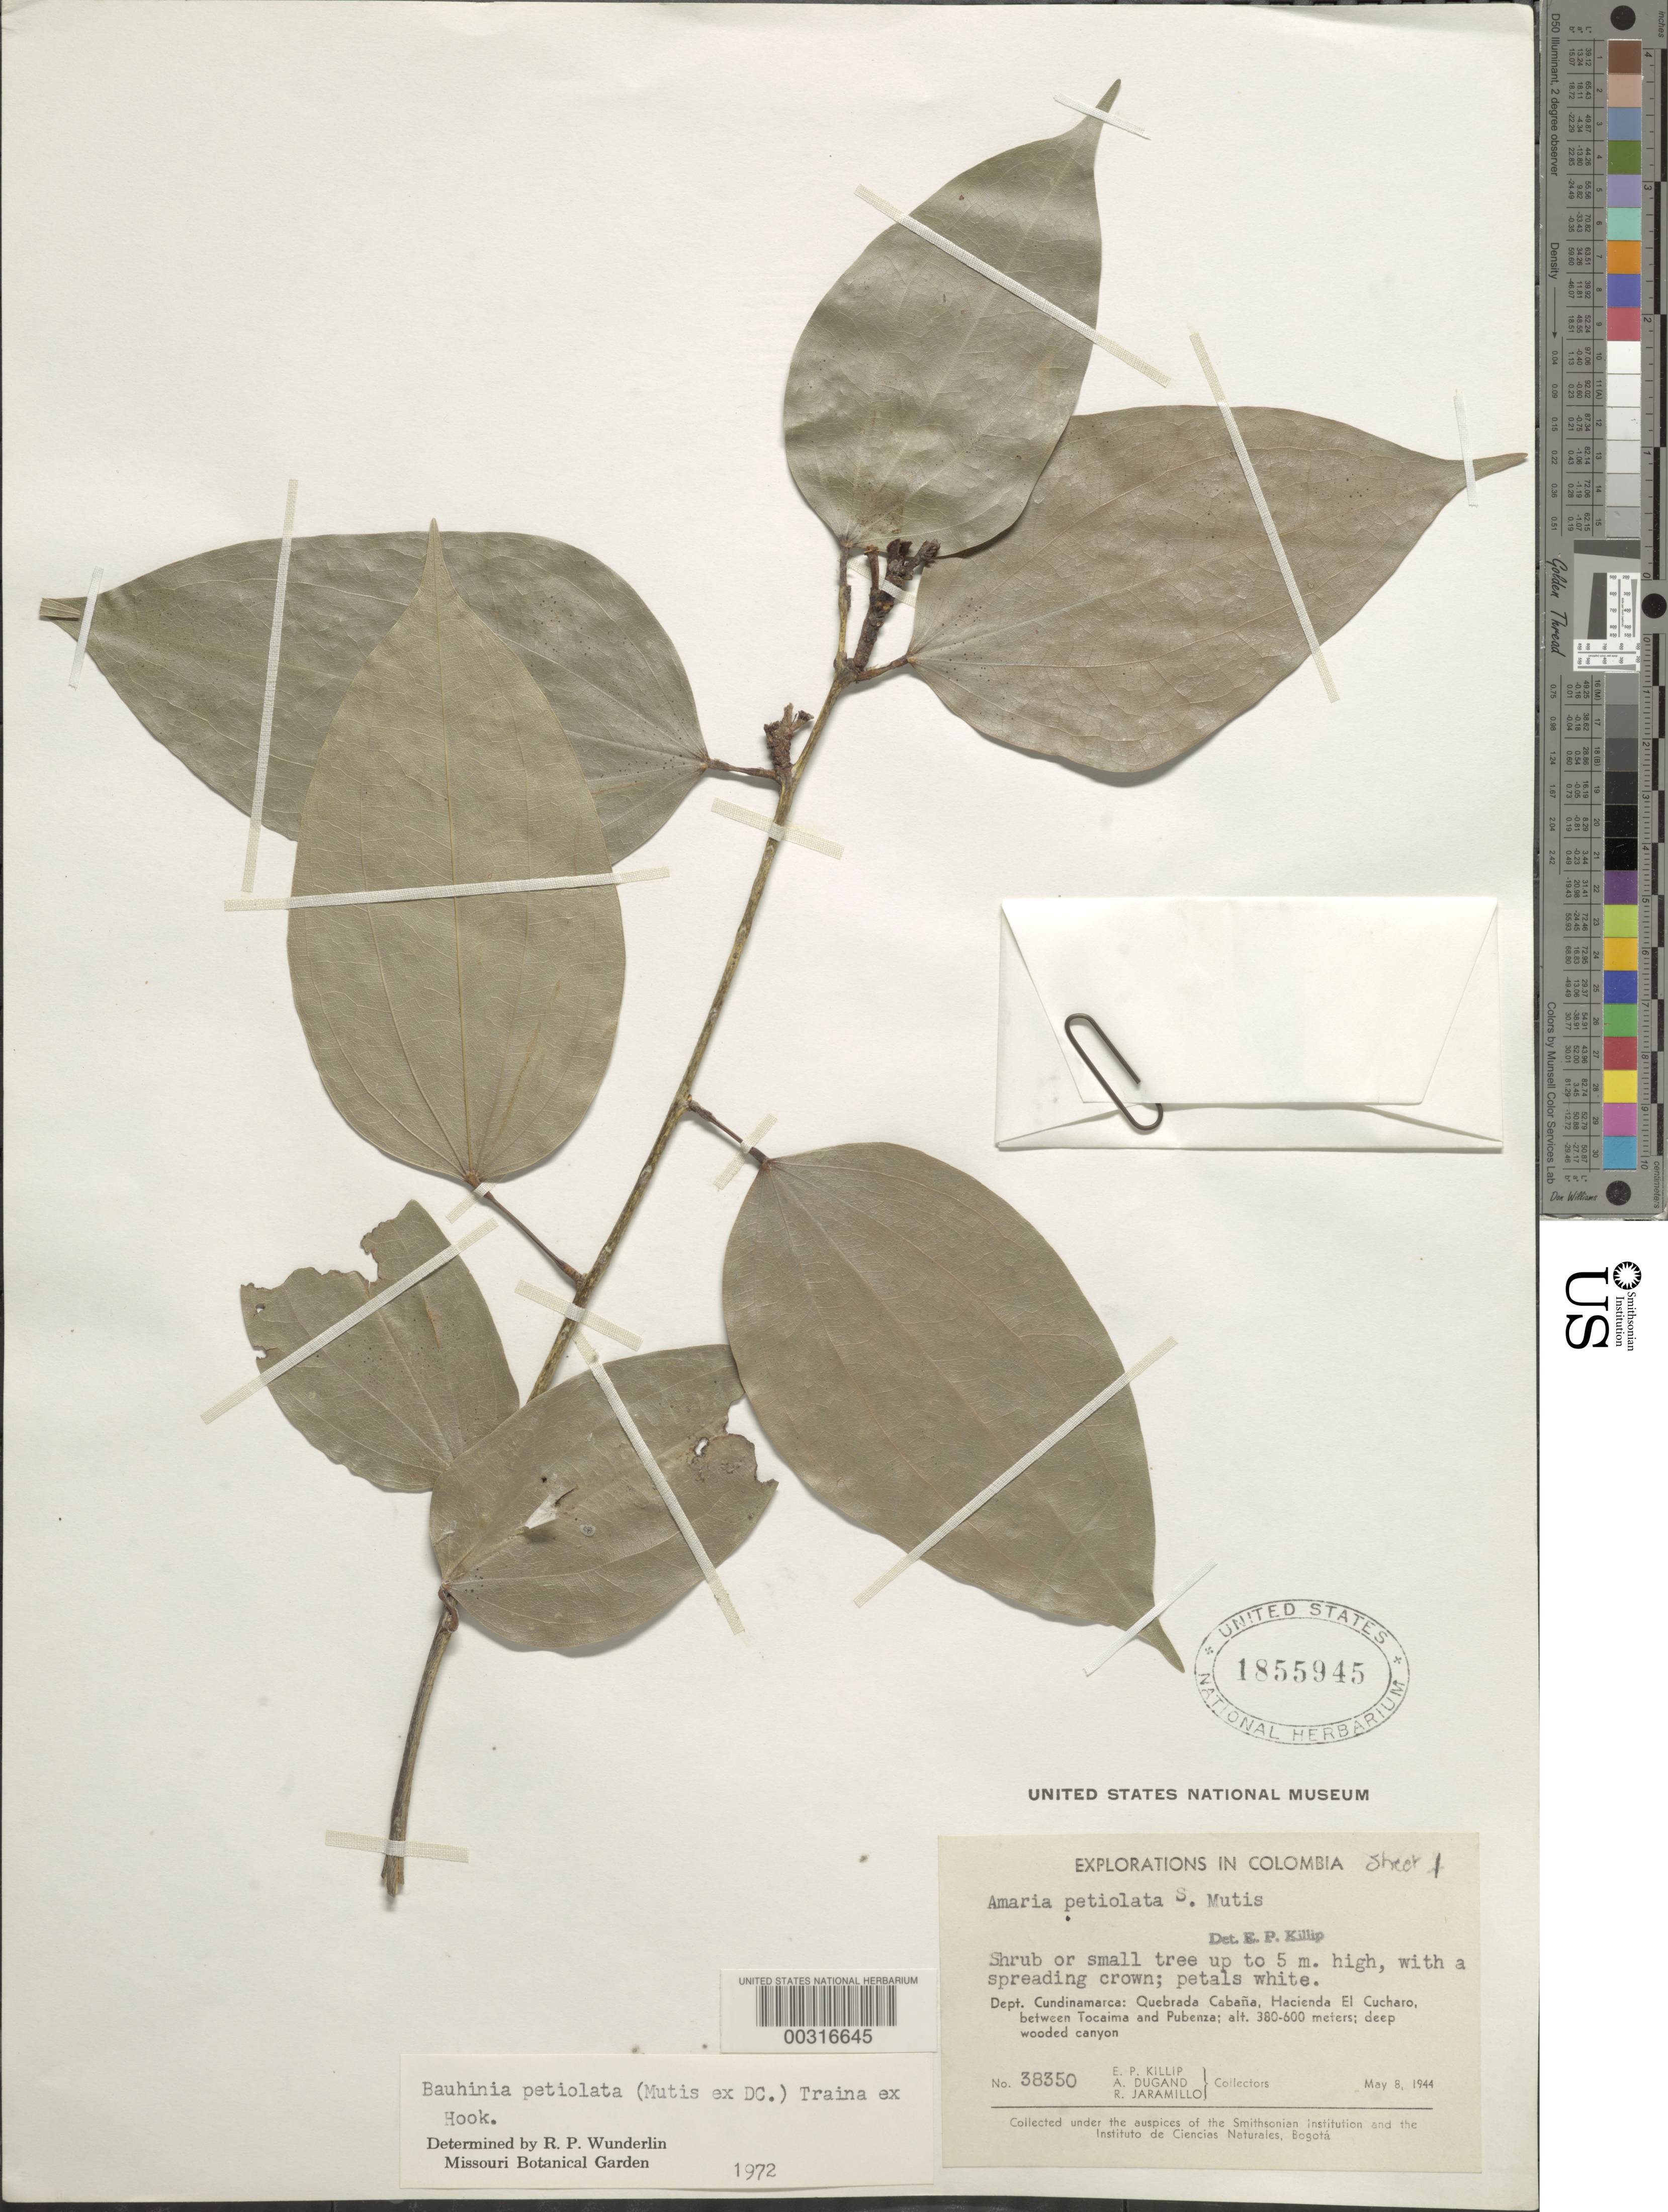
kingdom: Plantae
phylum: Tracheophyta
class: Magnoliopsida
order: Fabales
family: Fabaceae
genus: Bauhinia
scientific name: Bauhinia petiolata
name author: (S. Mutis ex DC.) Triana ex Hook.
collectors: E. P. Killip, A. Dugand G. & R. Jaramillo M.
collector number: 38350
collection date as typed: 08 May 1944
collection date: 1944-05-08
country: Colombia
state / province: Cundinamarca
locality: Quebrada Cabana, Hacienda El Cucharo, between Tocaima and Pubenza Cabana.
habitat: Deep wooded canyon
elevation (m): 380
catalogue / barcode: US 1855945